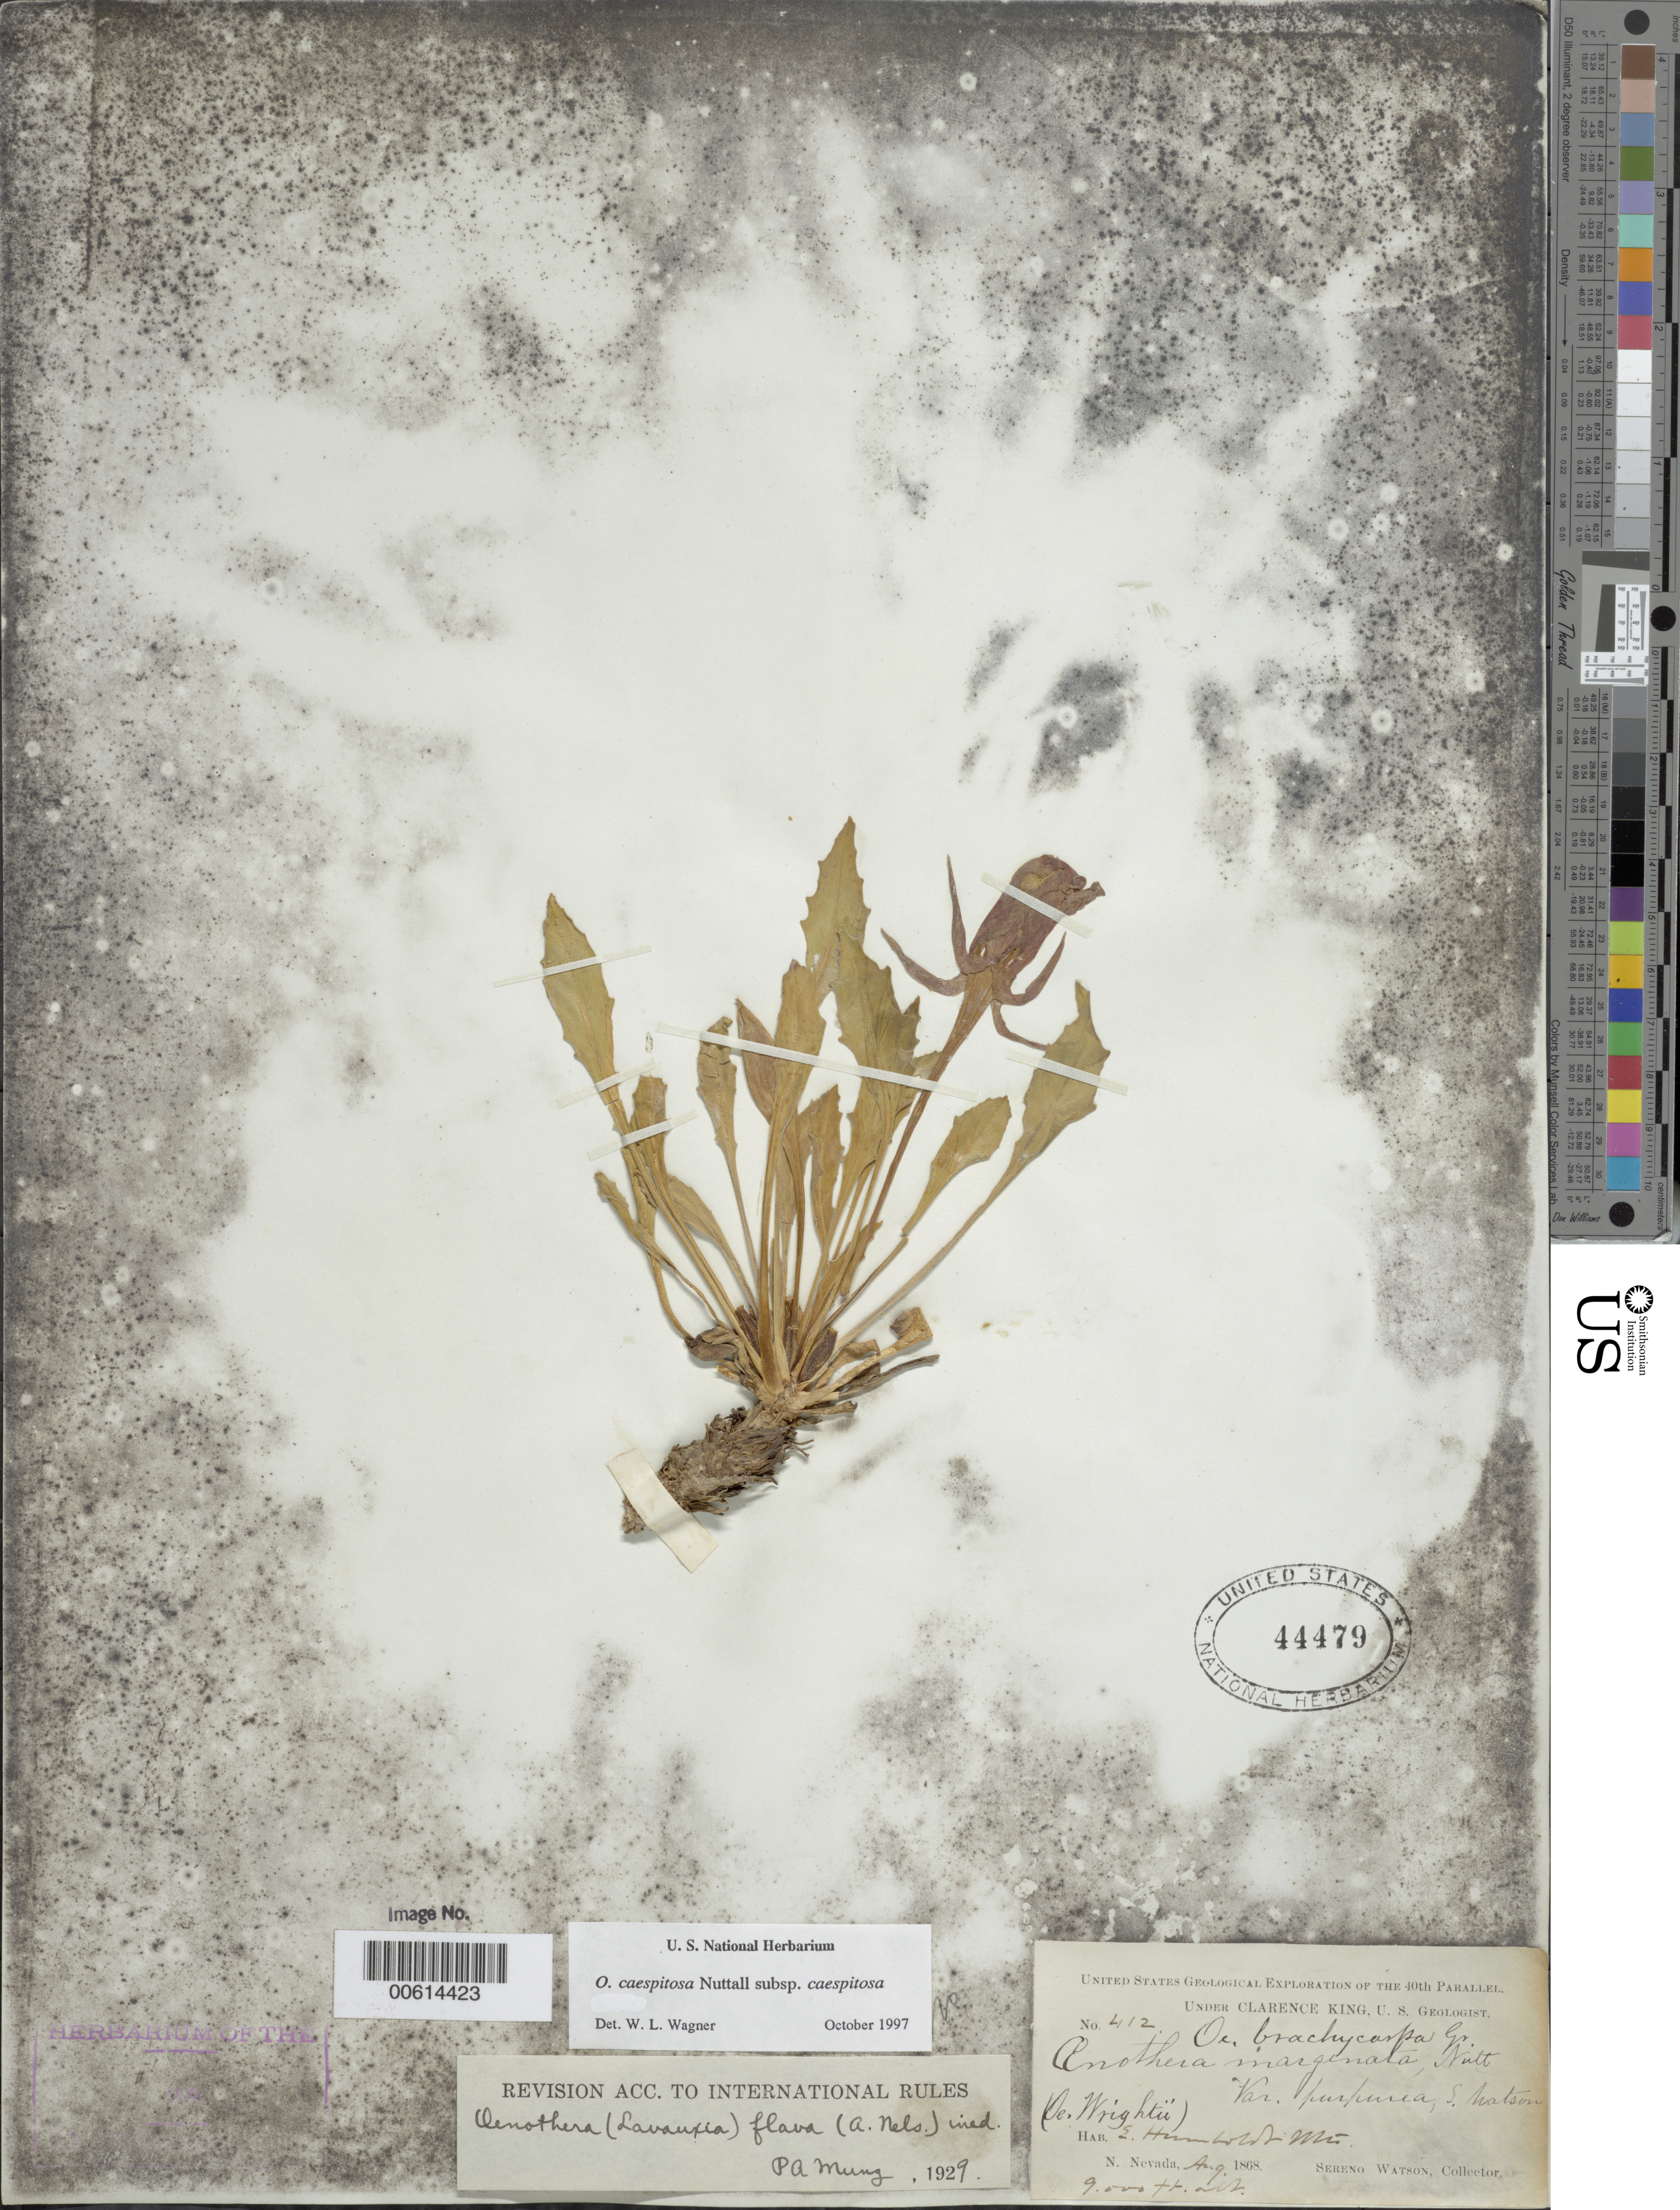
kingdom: Plantae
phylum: Tracheophyta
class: Magnoliopsida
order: Myrtales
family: Onagraceae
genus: Oenothera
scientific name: Oenothera cespitosa subsp. cespitosa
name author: Nutt.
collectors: S. Watson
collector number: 412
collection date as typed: Aug 1868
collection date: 1868-08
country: United States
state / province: Nevada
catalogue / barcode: US 44479